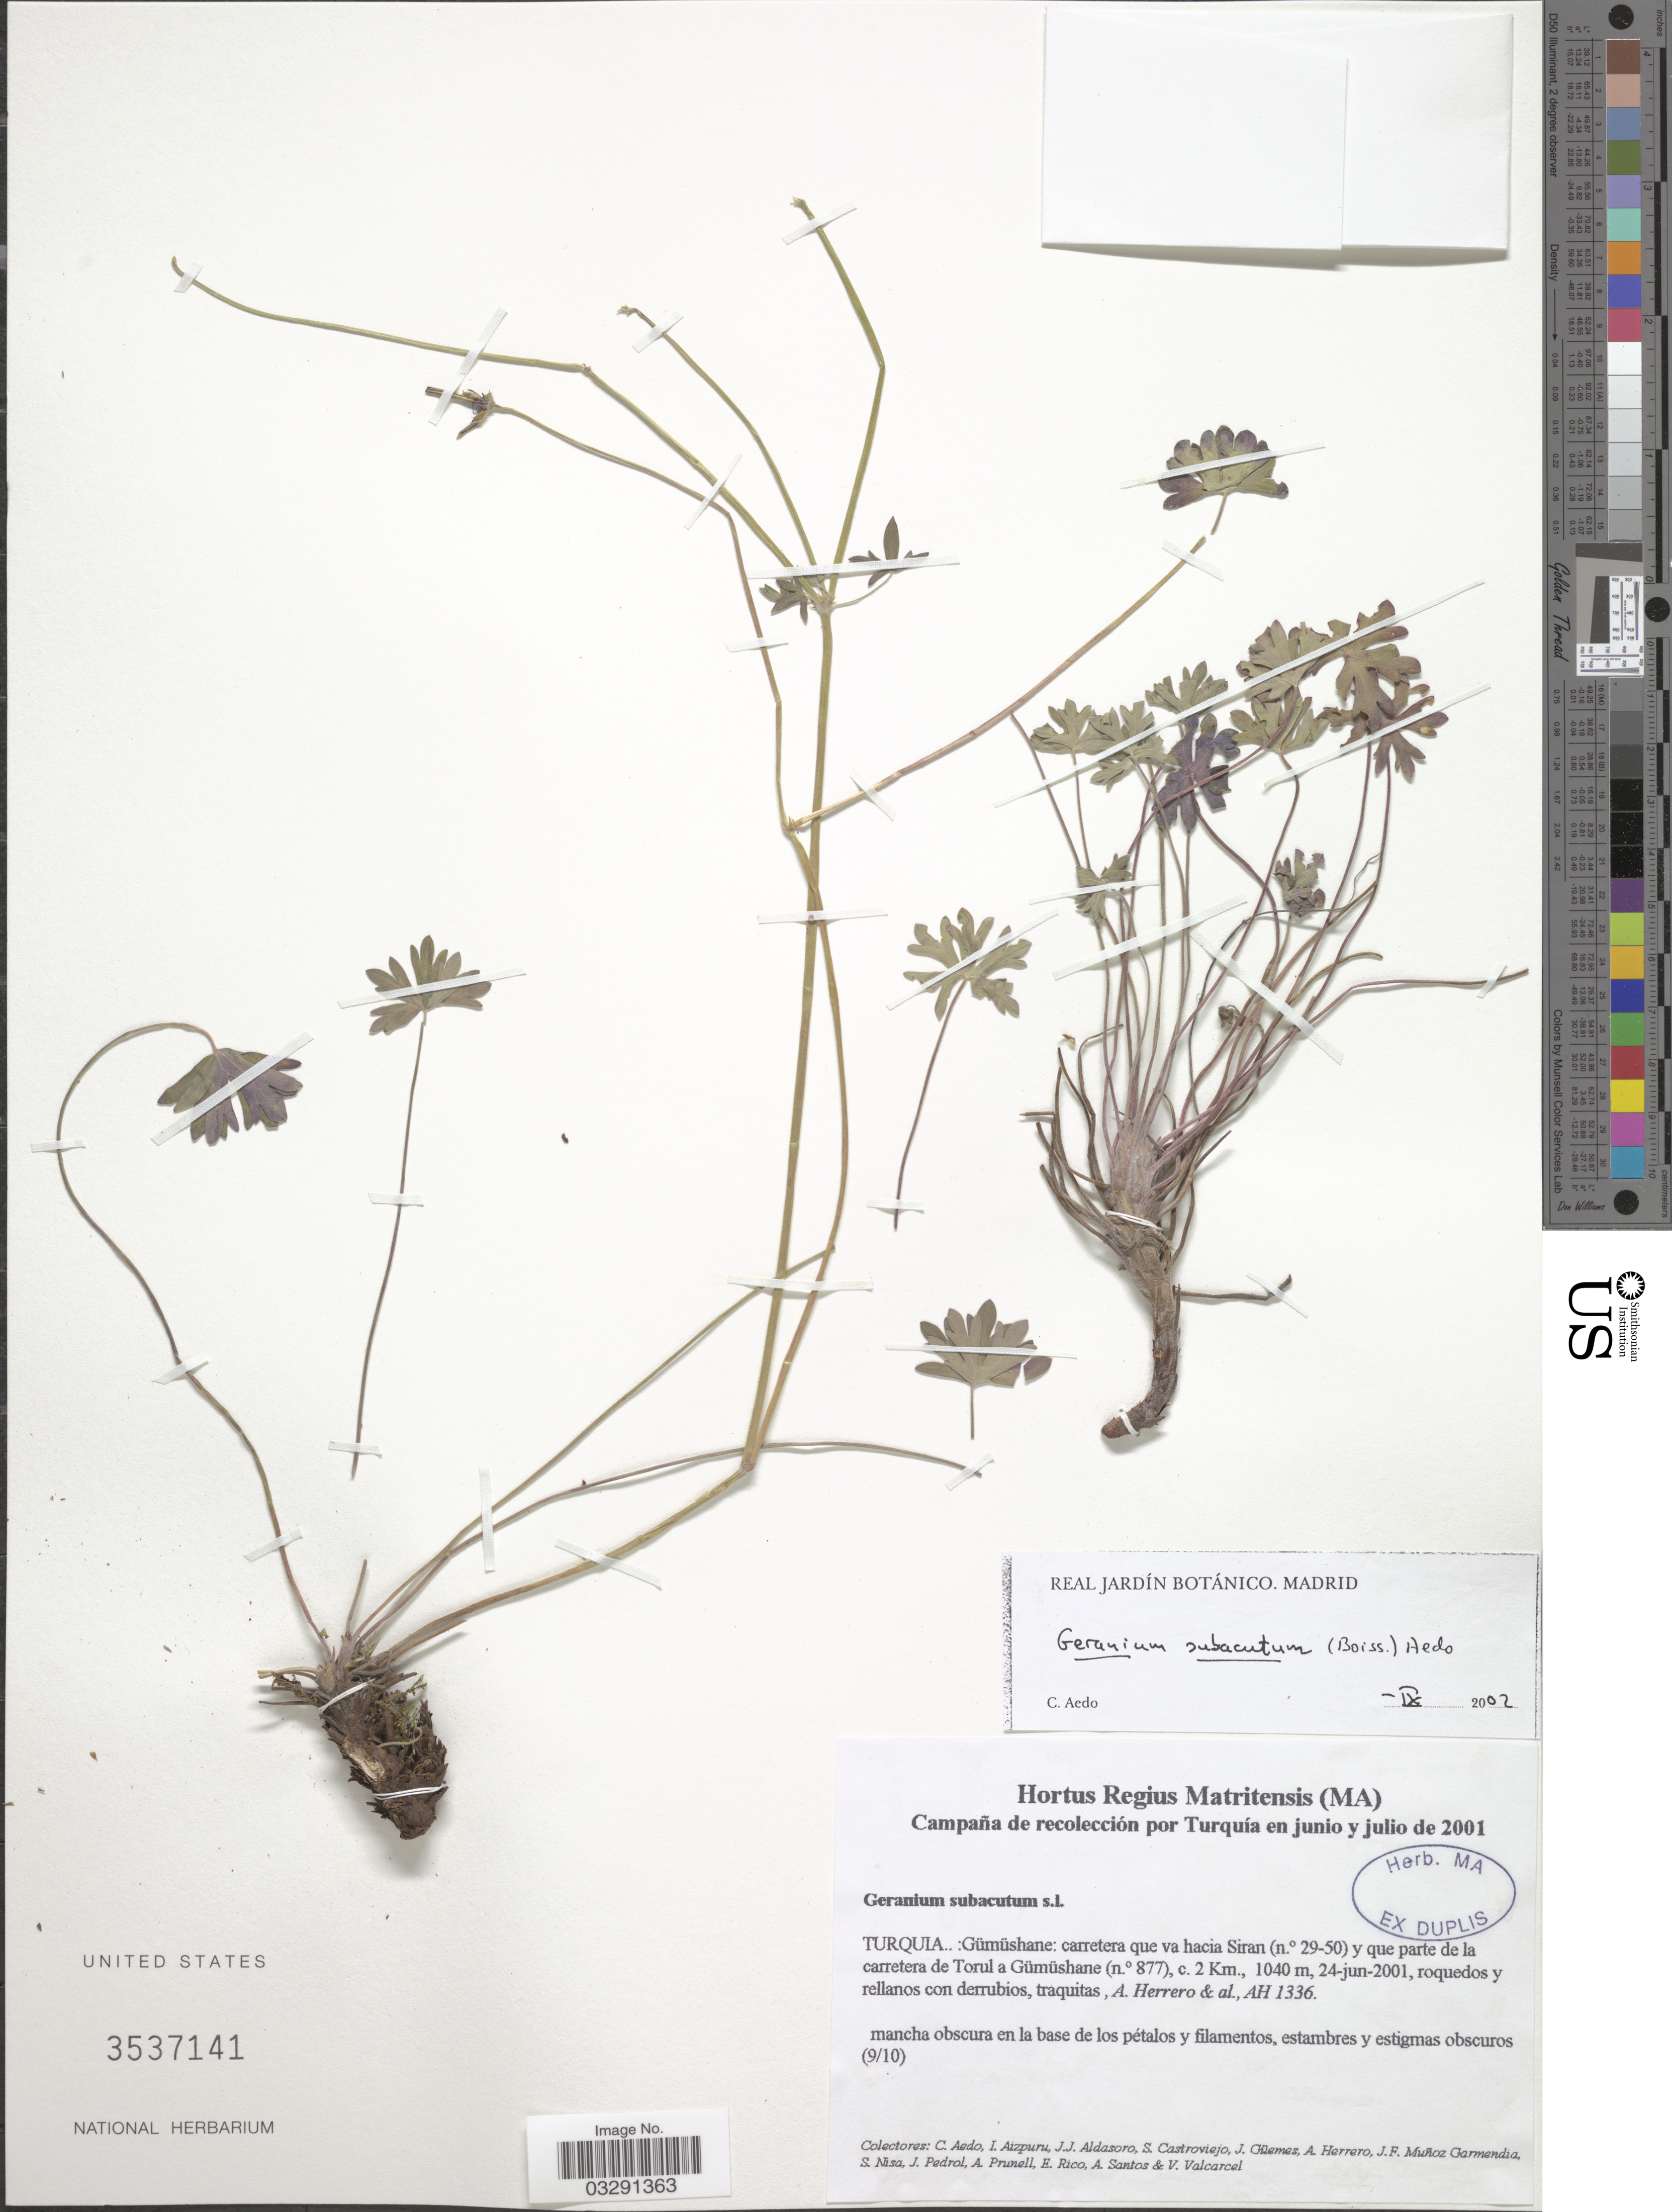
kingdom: Plantae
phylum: Tracheophyta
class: Magnoliopsida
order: Geraniales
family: Geraniaceae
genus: Geranium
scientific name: Geranium subacutum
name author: (Boiss.) Aedo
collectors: A. Herrero, C. Aedo, I. Aizpuru, J. Aldasoro & et al.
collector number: AH1336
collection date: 2001-06-24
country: Turkey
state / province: Gumushane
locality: Carretera que va hacia Siran (n° 29-50) y que parte de la carretera de Torul a Gümüshane (n°. 877), c. 2 Km.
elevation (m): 1040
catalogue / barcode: US 3537141